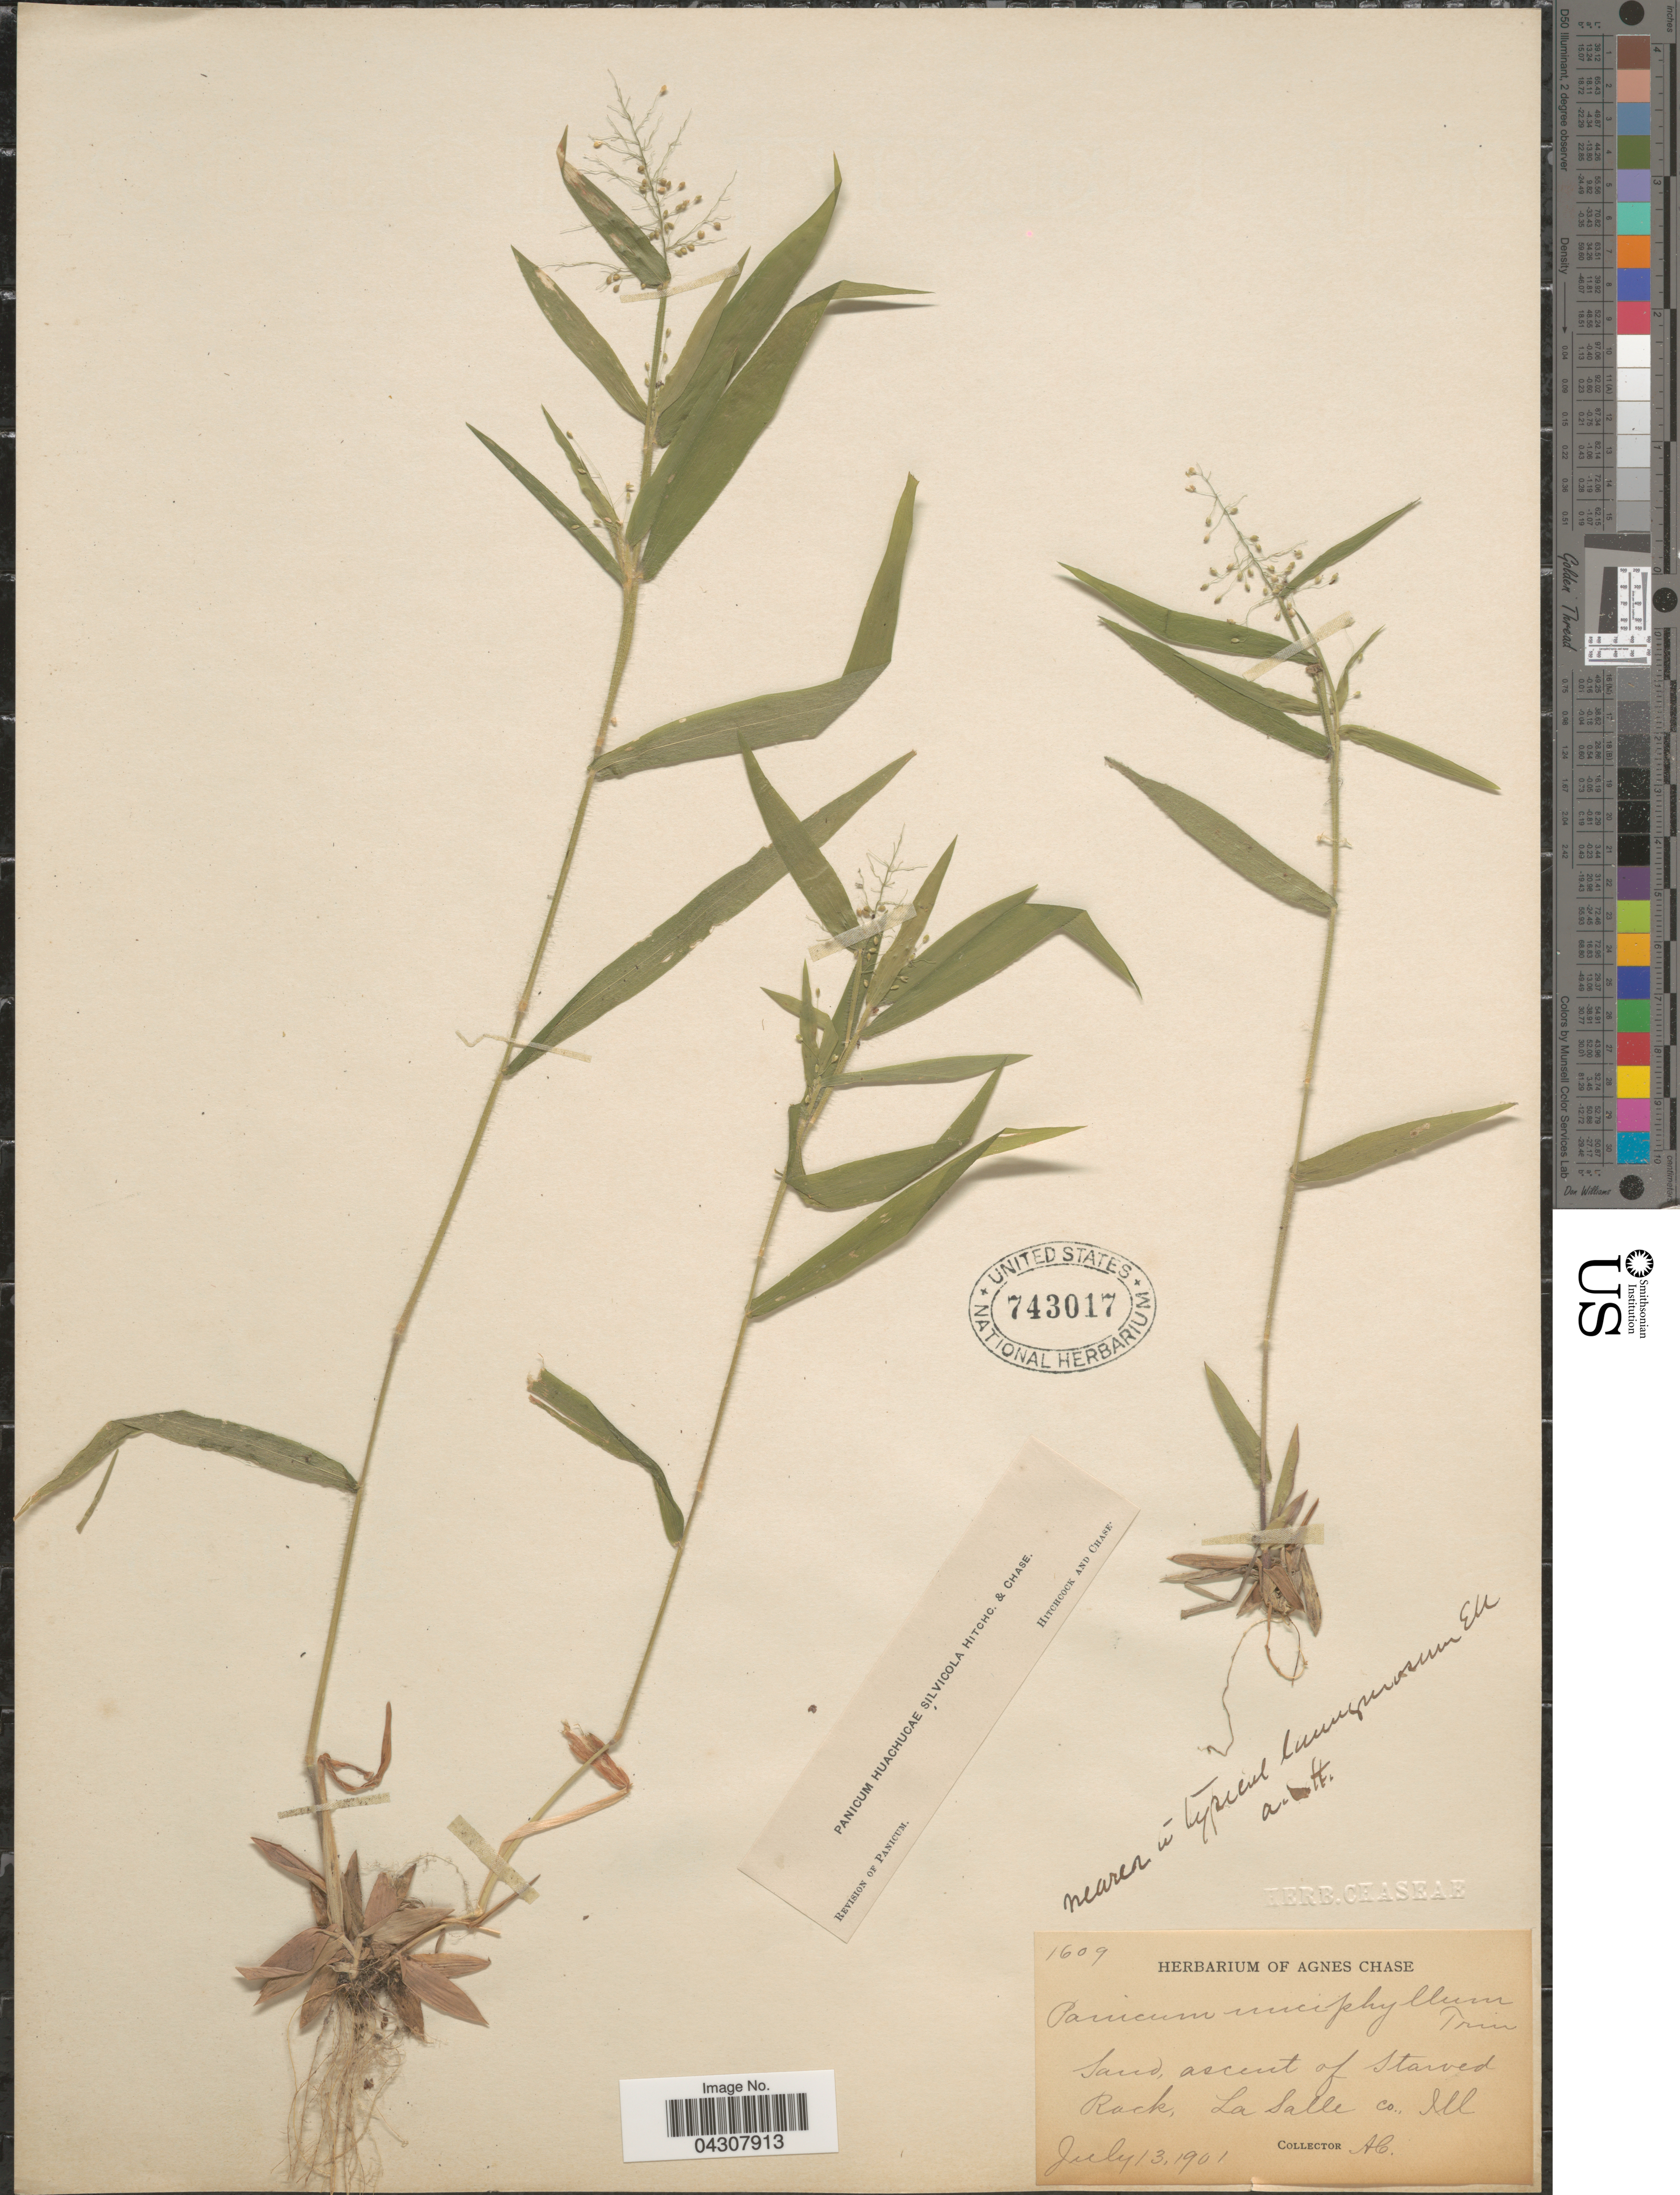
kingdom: Plantae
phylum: Tracheophyta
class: Liliopsida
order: Poales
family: Poaceae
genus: Dichanthelium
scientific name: Dichanthelium acuminatum var. acuminatum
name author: (Sw.) Gould & C.A. Clark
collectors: A. Chase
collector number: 1609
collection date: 1901-07-13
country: United States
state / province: Illinois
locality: Sand, ascent of Starved Rock, La Salle Co.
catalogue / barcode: US 743017